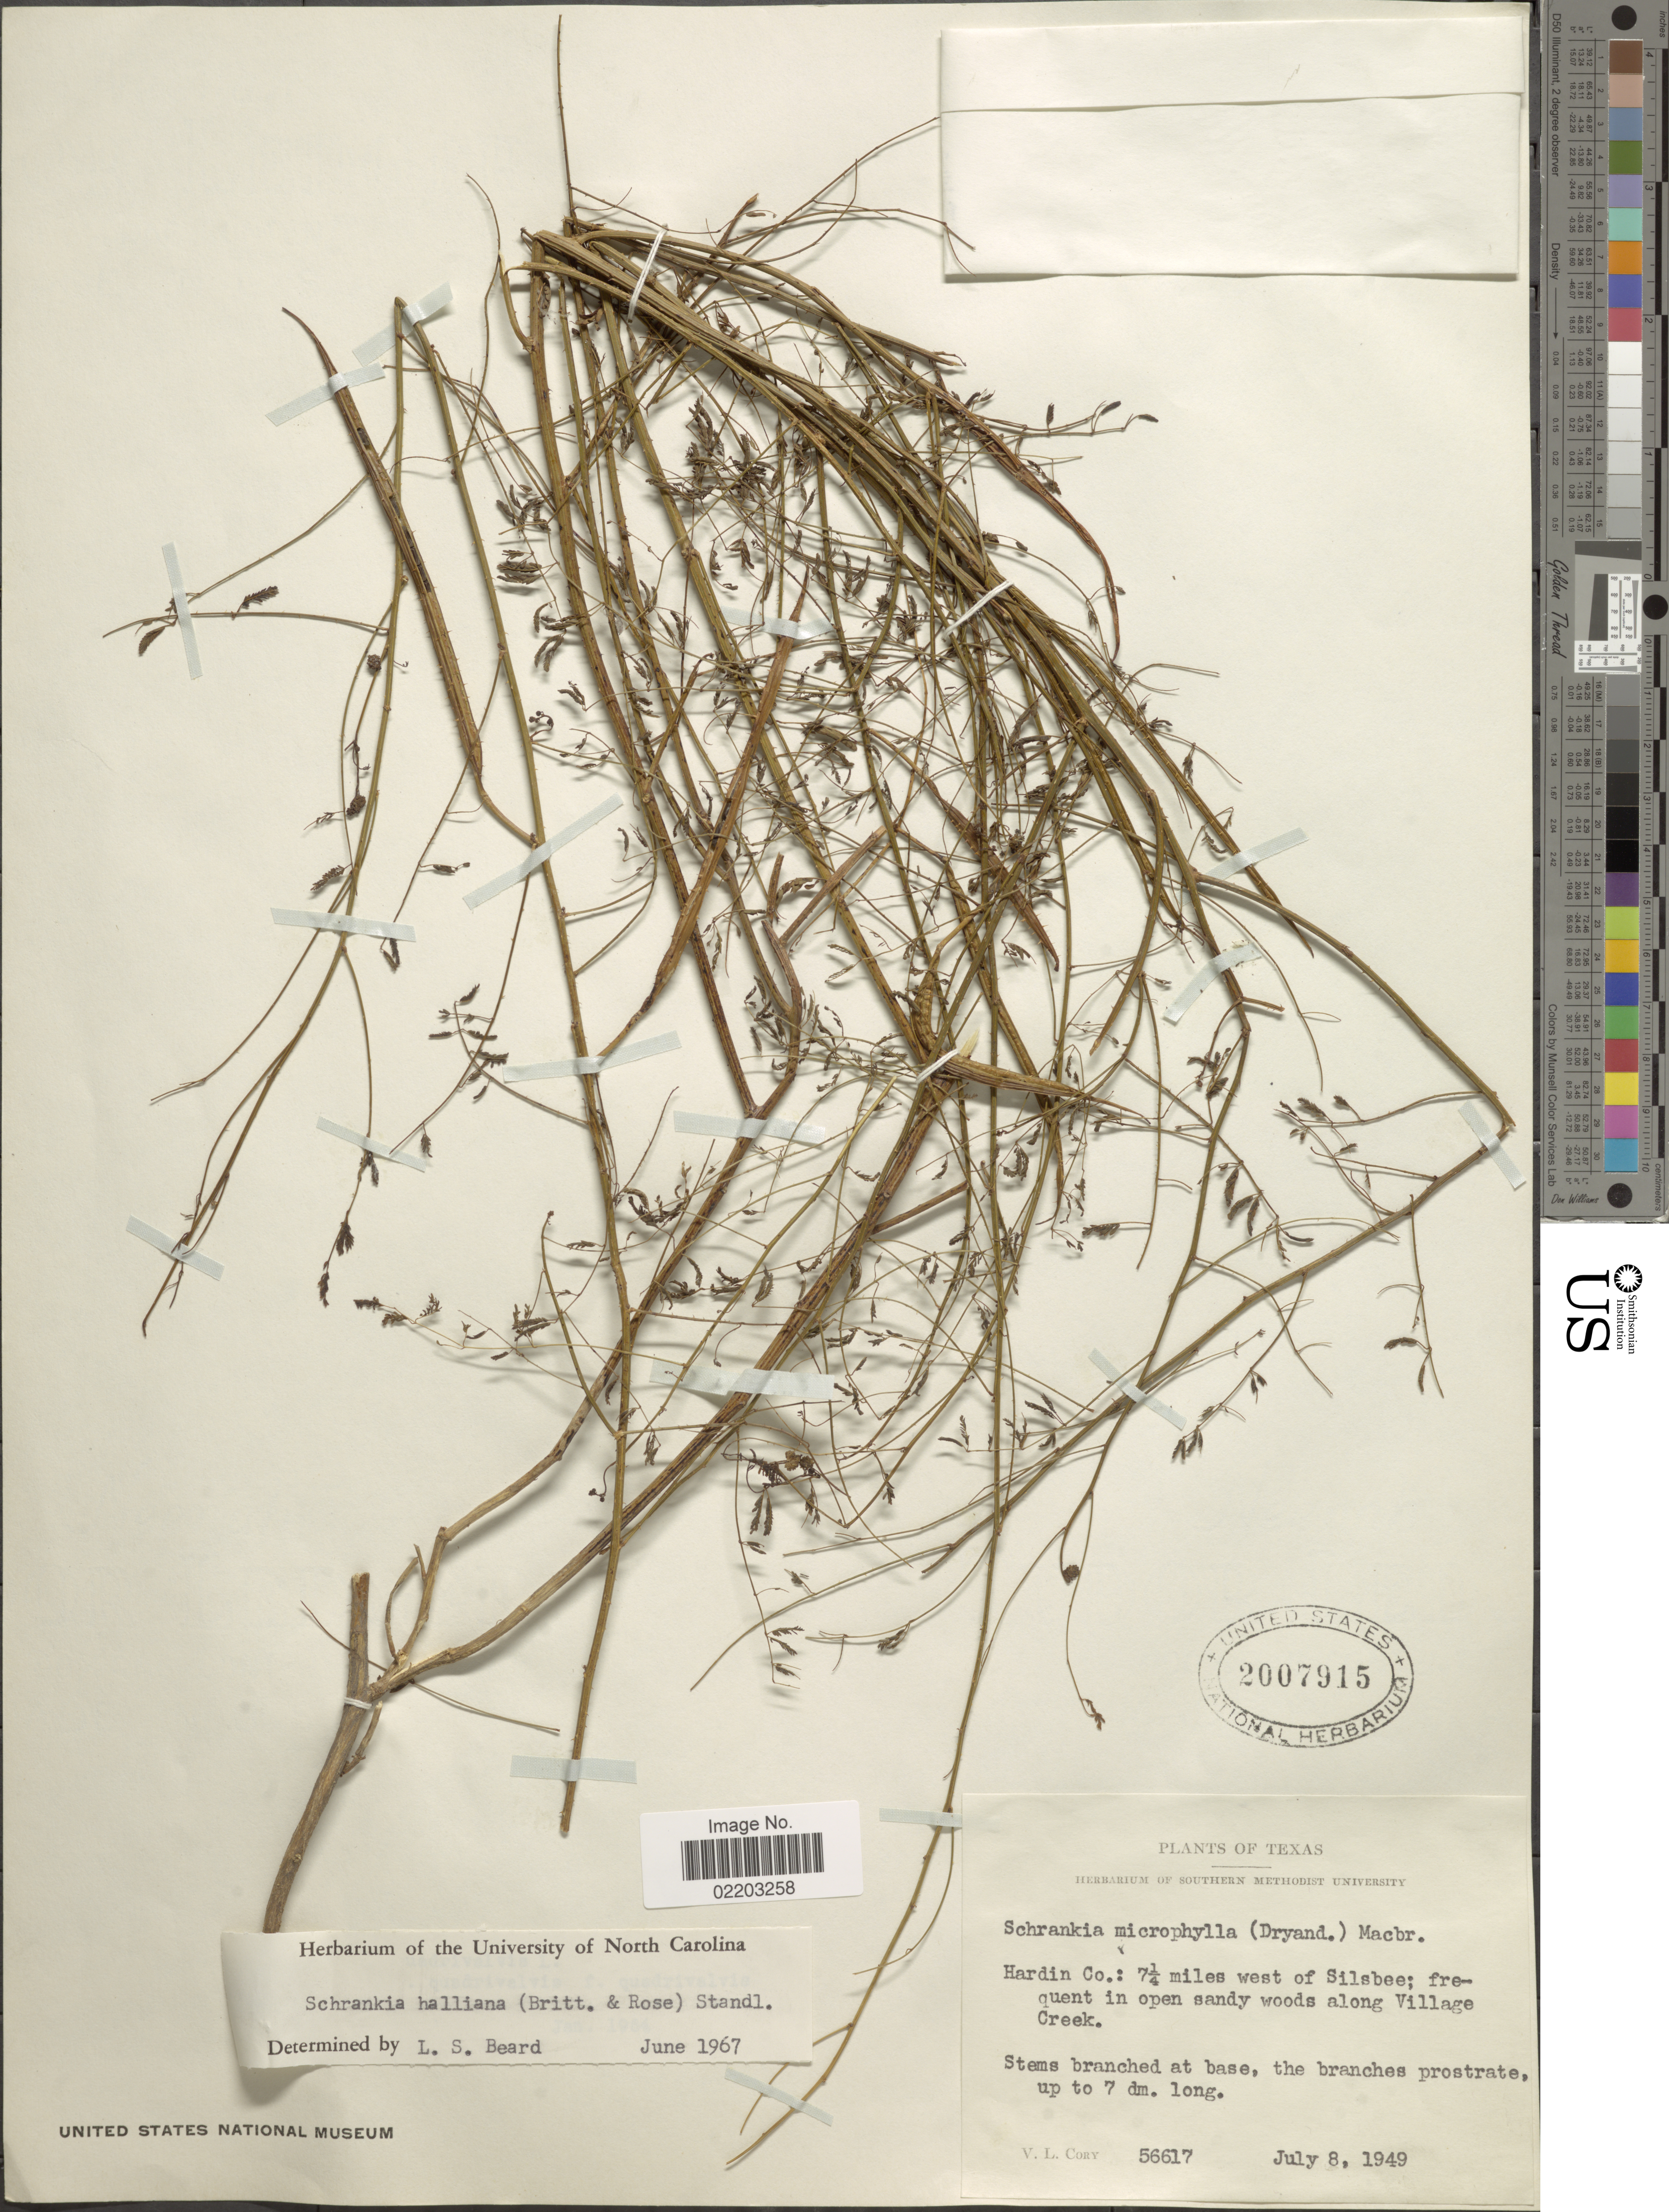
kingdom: Plantae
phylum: Tracheophyta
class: Magnoliopsida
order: Fabales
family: Fabaceae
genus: Mimosa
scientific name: Mimosa latidens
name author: (Small) B.L. Turner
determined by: U.S. National Herbarium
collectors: V. Cory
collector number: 56617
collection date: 1949-07-08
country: United States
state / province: Texas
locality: Hardin Co: 7¼ miles west of Silsbee; frequent in open sandy woods along Village Creek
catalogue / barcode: US 2007915